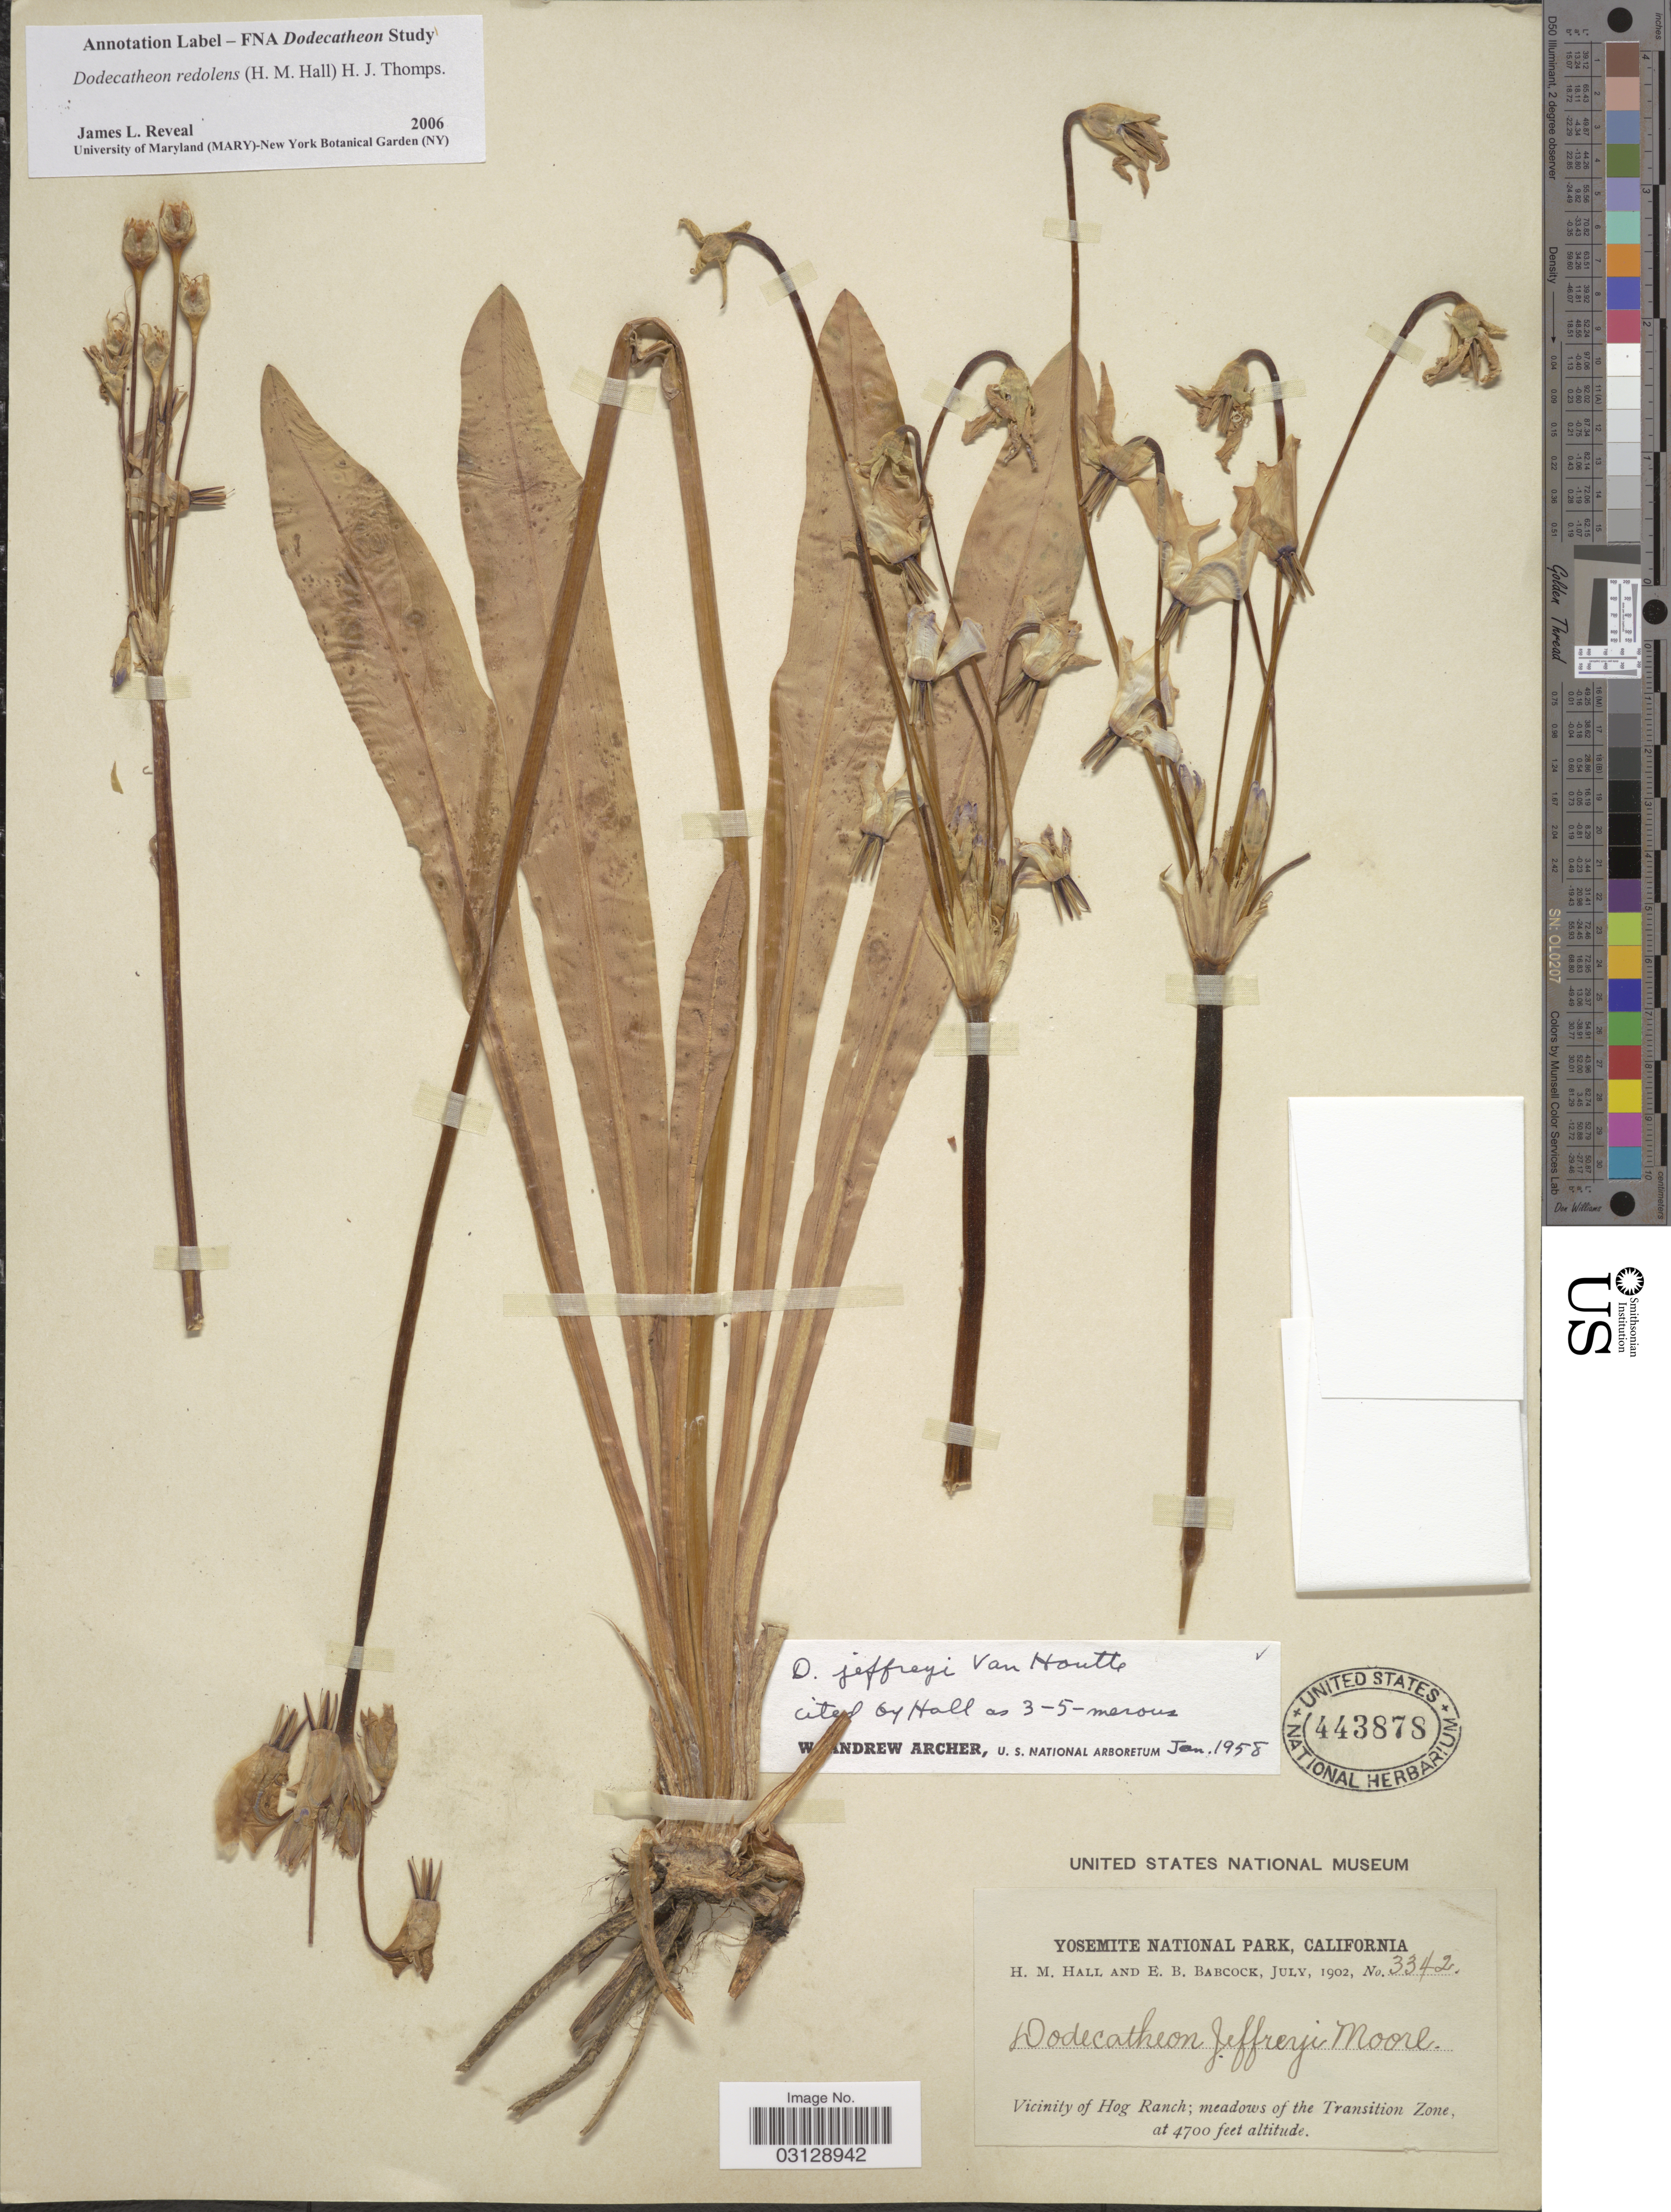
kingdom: Plantae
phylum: Tracheophyta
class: Magnoliopsida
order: Ericales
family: Primulaceae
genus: Dodecatheon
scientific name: Dodecatheon redolens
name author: (H.M. Hall) H.J. Thomps.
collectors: H. M. Hall & E. B. Babcock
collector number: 3342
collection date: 1902-07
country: United States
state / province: California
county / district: Mariposa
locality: Yosemite National Park. Vicinity of Hog Ranch; meadows of the Transition Zone.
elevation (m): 1433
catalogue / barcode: US 443878